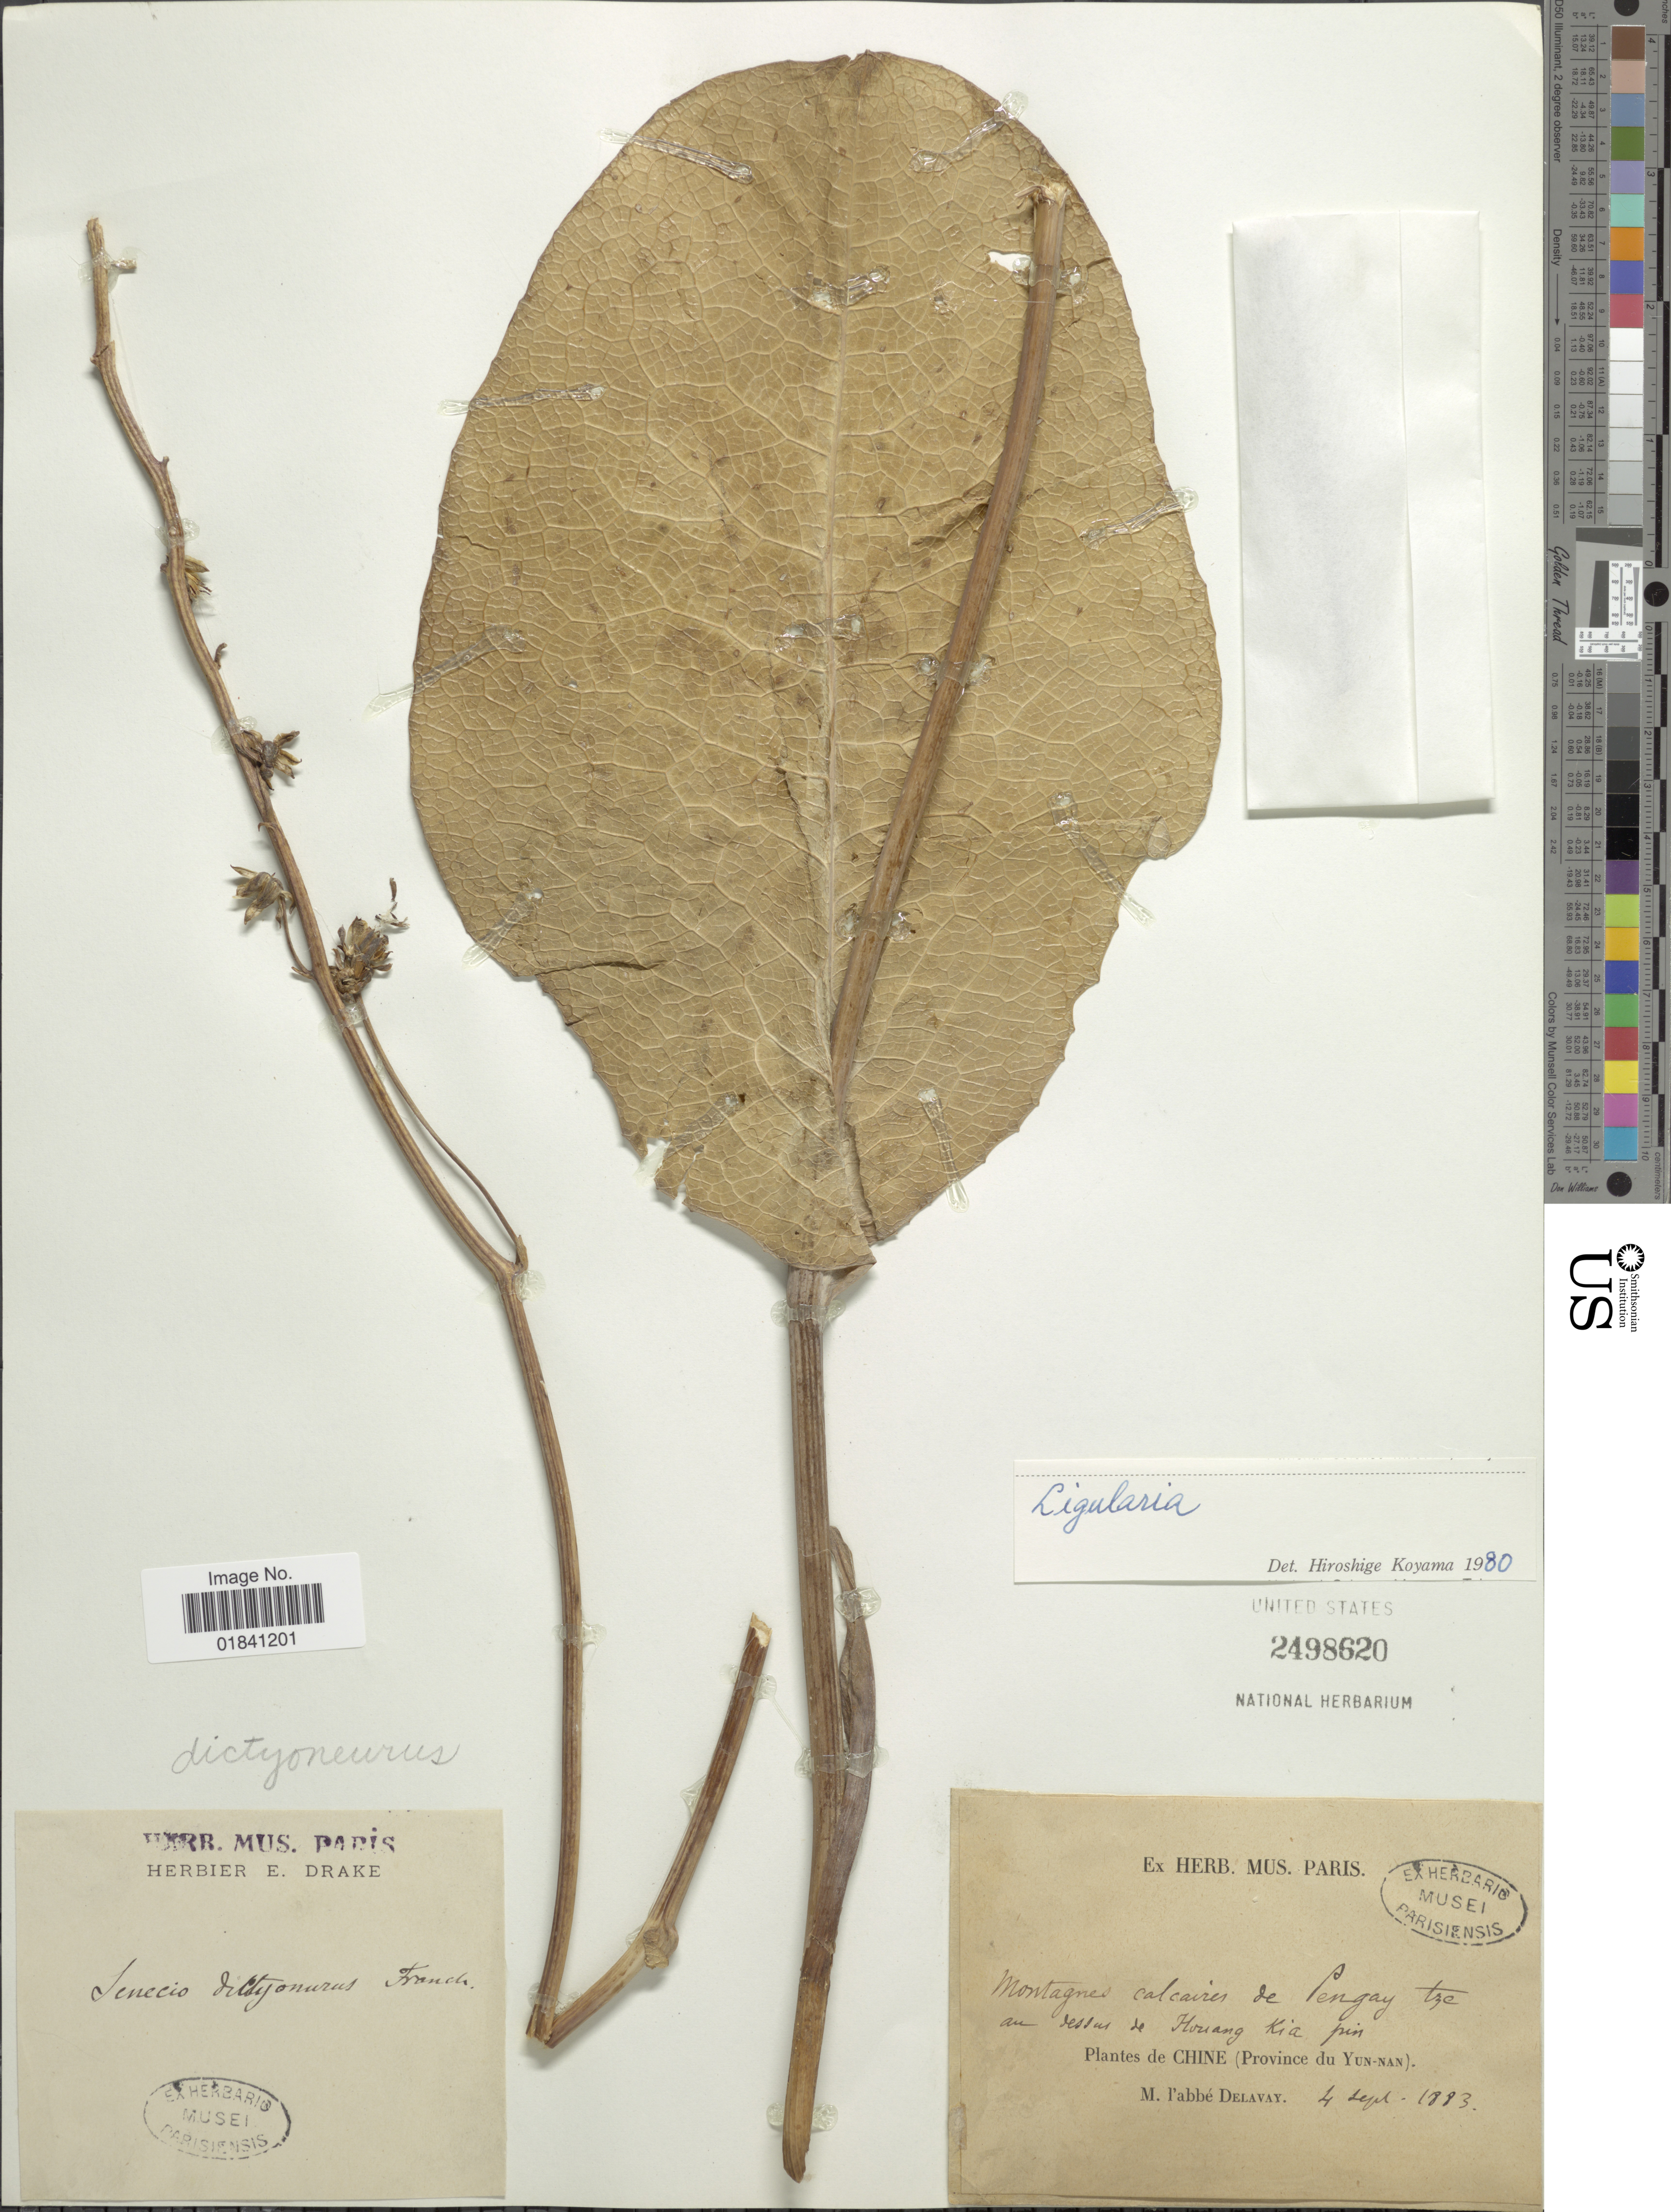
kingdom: Plantae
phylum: Tracheophyta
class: Magnoliopsida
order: Asterales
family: Asteraceae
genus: Ligularia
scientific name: Ligularia dictyoneura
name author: (Franch.) Hand.-Mazz.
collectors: P. Delavay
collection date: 1883-09-04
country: China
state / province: Yunnan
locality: Montagnes calcaires de Pengay sze au dessus de Horang Kia pin [interpreted]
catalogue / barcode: US 2498620